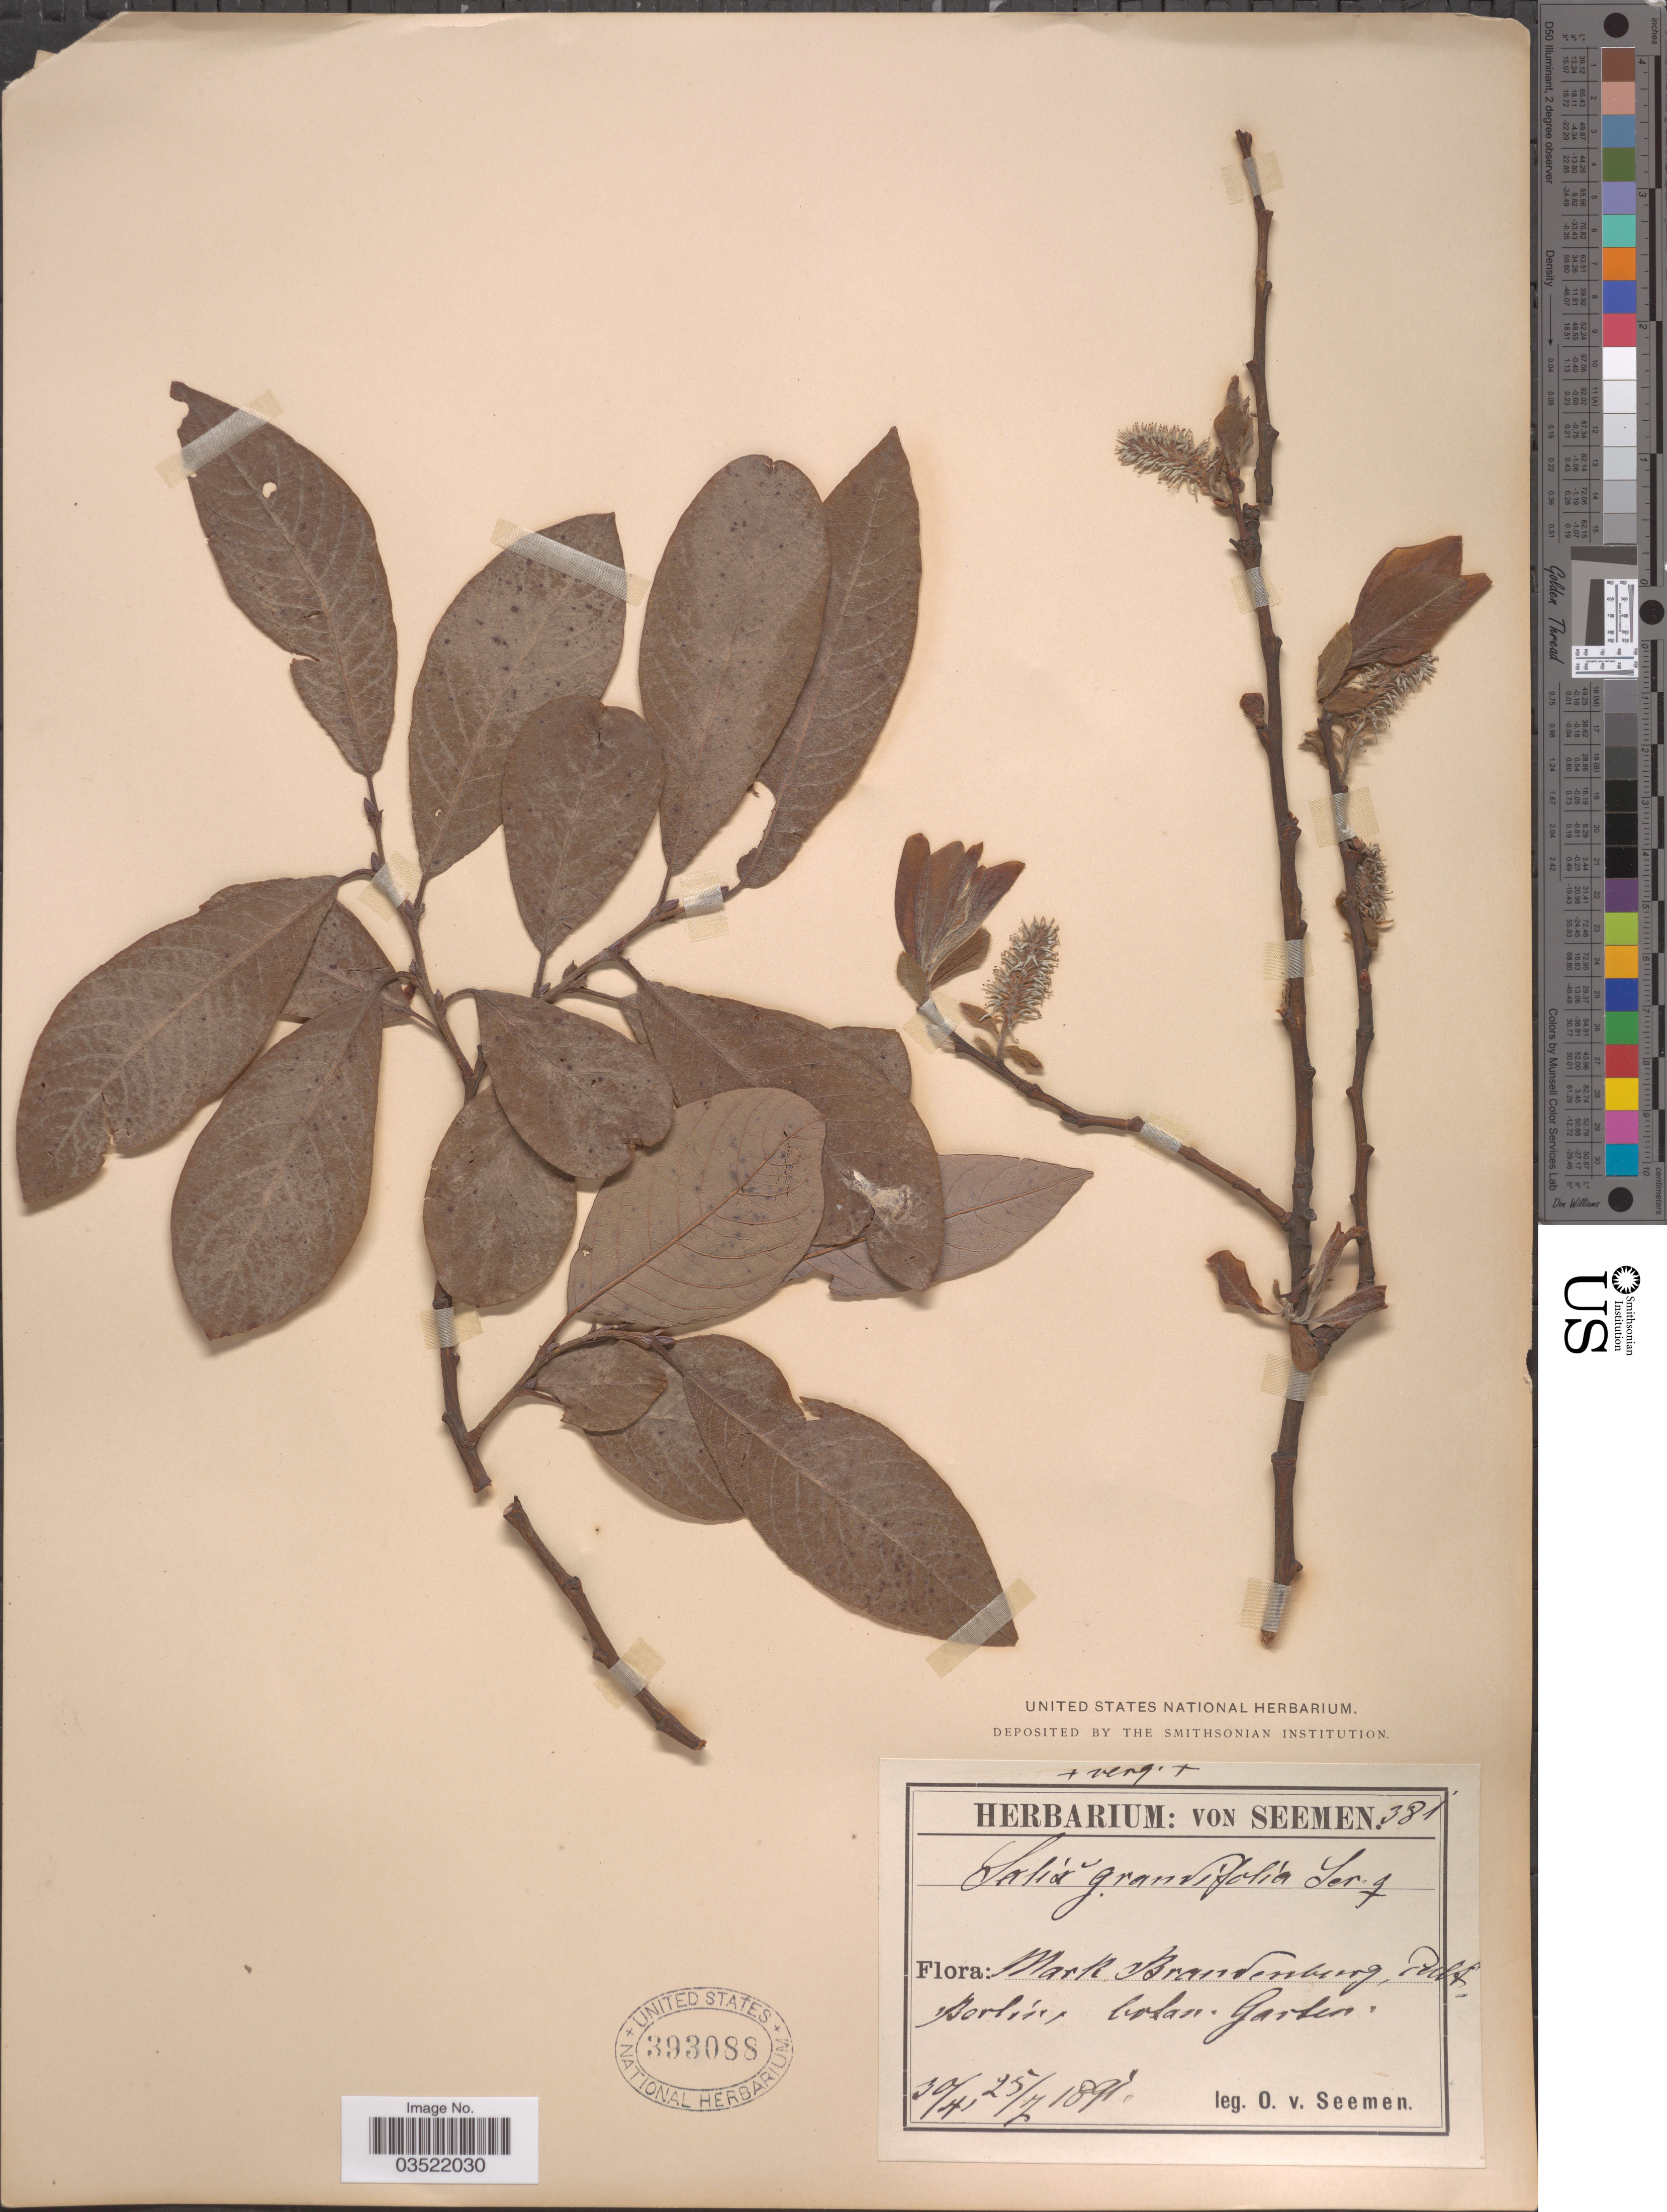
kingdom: Plantae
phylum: Tracheophyta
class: Magnoliopsida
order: Malpighiales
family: Salicaceae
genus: Salix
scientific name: Salix grandifolia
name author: Ser.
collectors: K. O. von Seemen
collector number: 381*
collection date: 1891-04-30/1891-07-25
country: Germany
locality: Mark Brandenbrg, Cult. Berlin. botan. Garden.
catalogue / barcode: US 393088